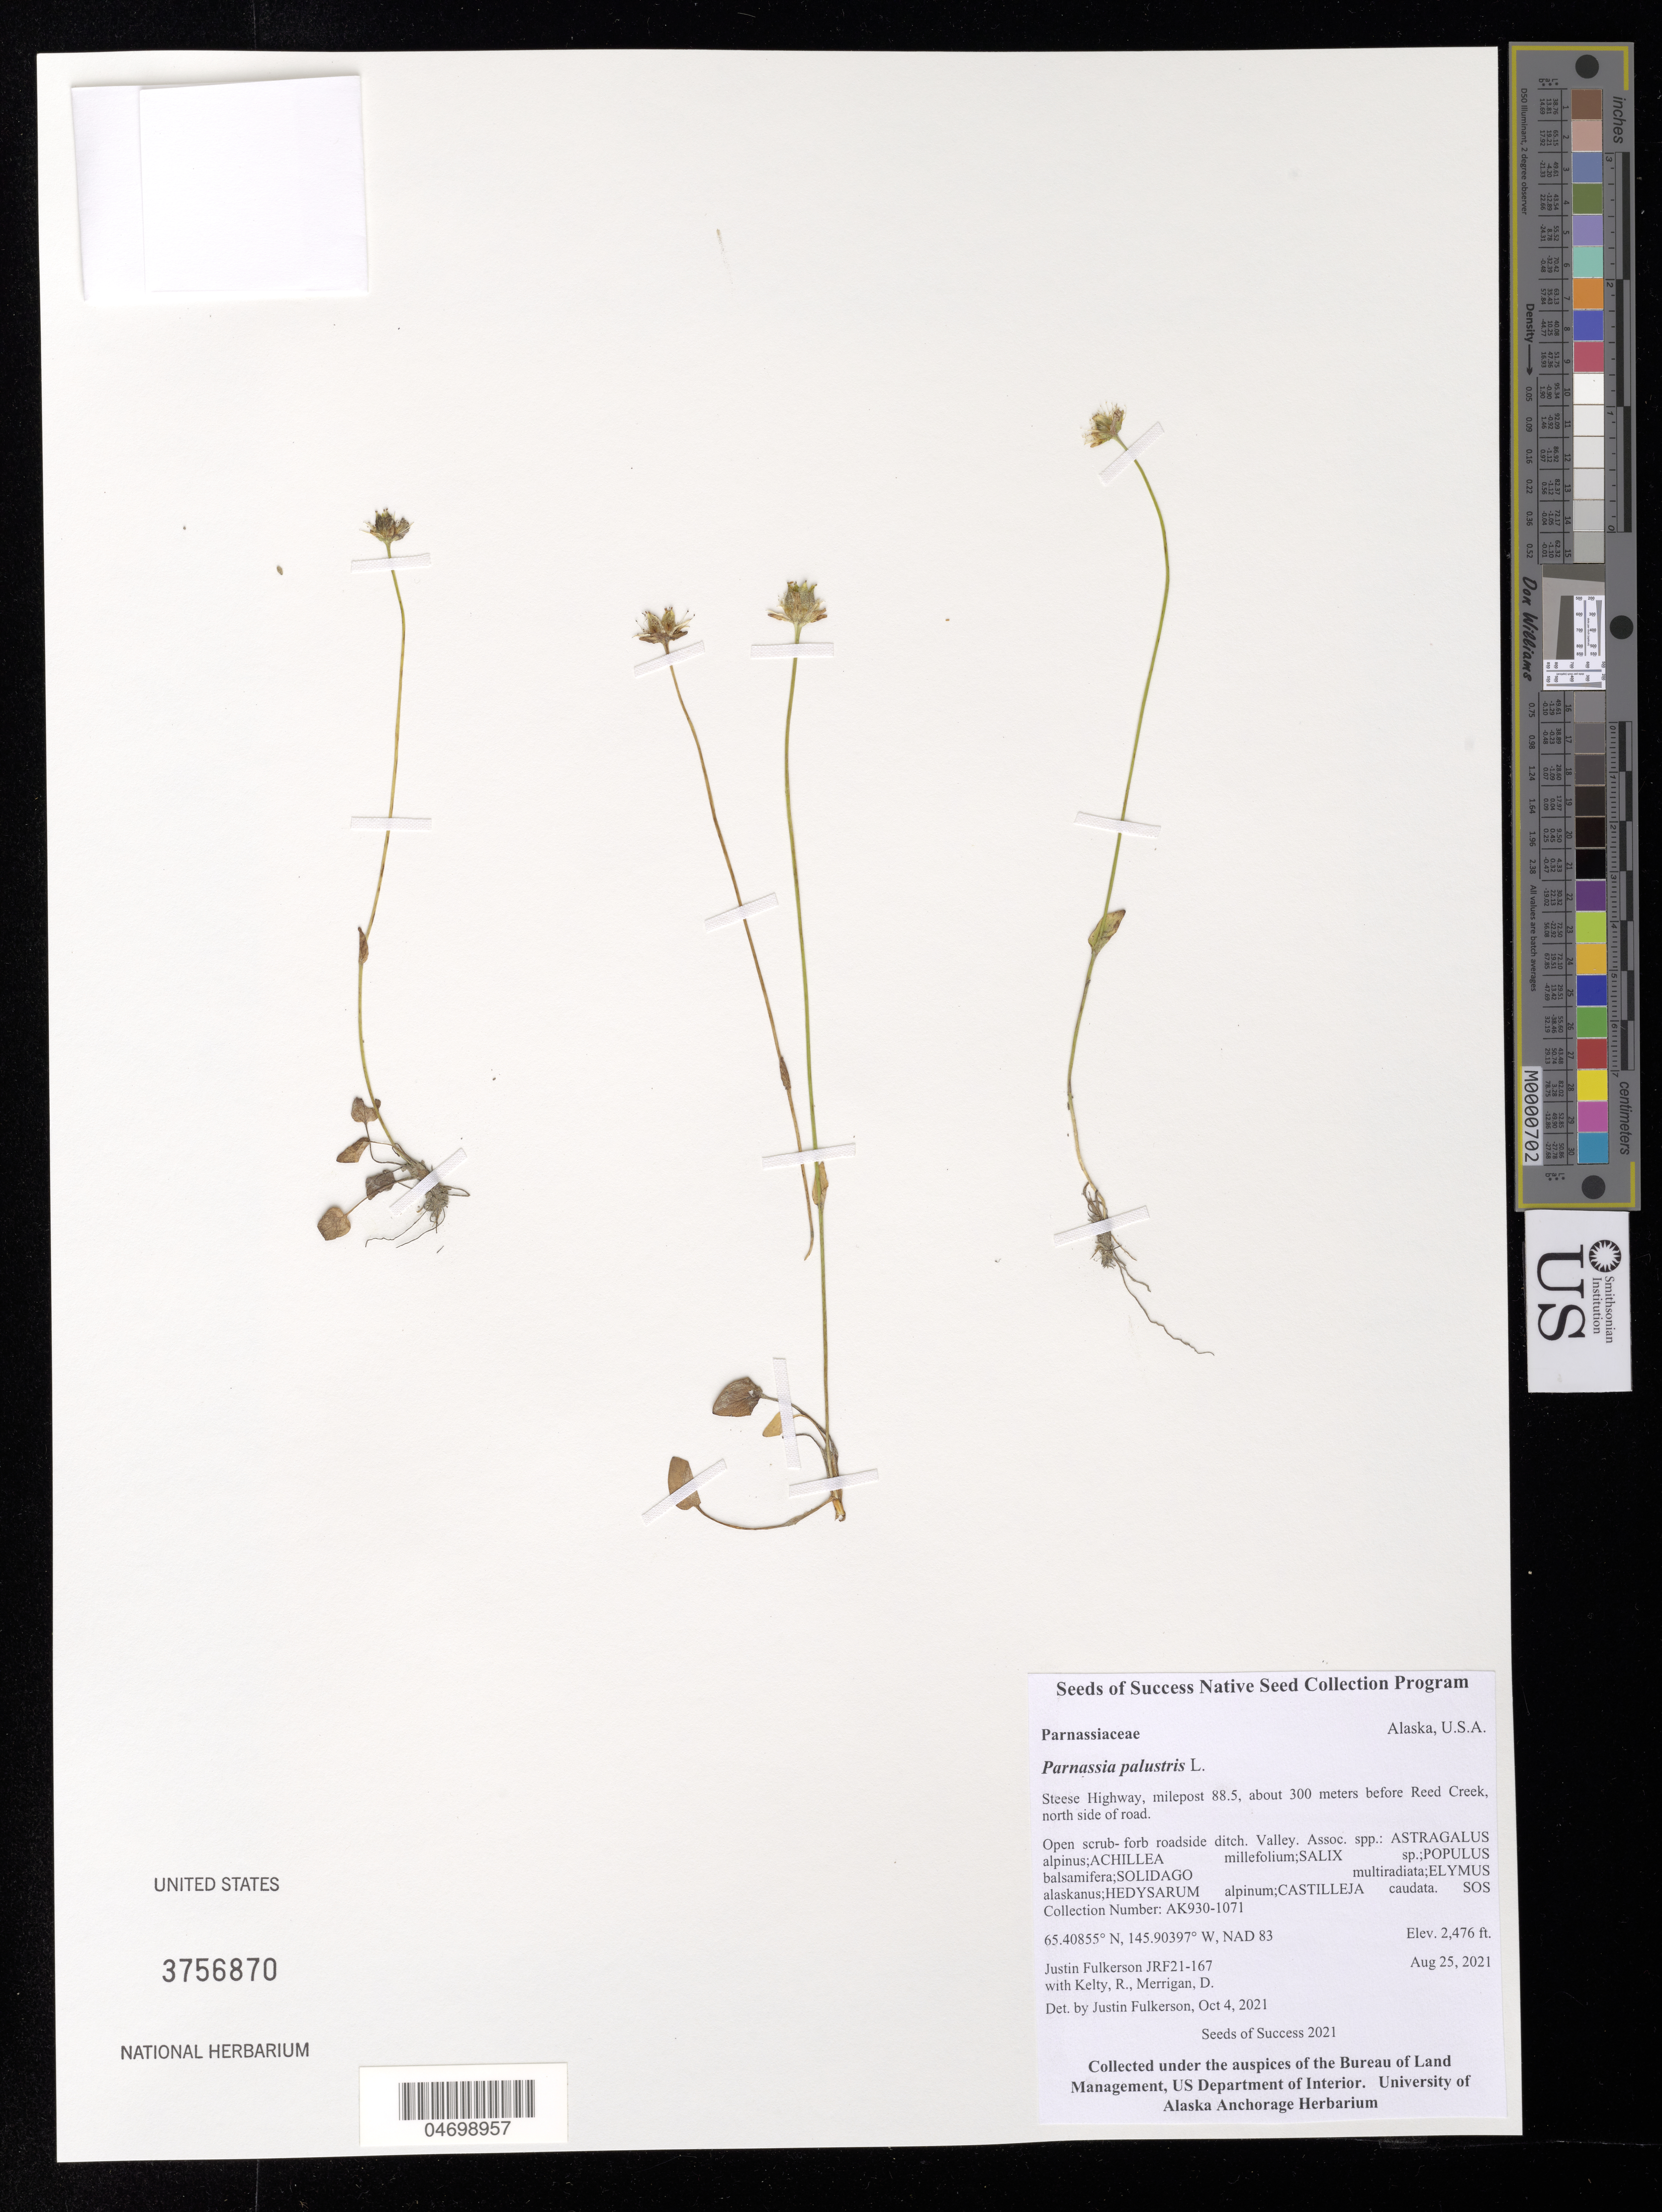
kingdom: Plantae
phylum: Tracheophyta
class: Magnoliopsida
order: Celastrales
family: Parnassiaceae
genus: Parnassia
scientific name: Parnassia palustris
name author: L.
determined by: Fulkerson, Justin R., (UAAH), University of Alaska, Anchorage (UNITED STATES)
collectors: J. Fulkerson, R. Kelty & D. Merrigan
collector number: AK930-1071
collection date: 2021-08-25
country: United States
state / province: Alaska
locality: Steese Hwy, milepost 88.5, about 300 meters before Reed Creek, north side of road.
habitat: Open scrub-forb roadside ditch. Valley. With Salix sp., Populus balsamifera, Solidago multiradiata, Solidago multiradiata, etc.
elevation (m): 755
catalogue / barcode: US 3756870